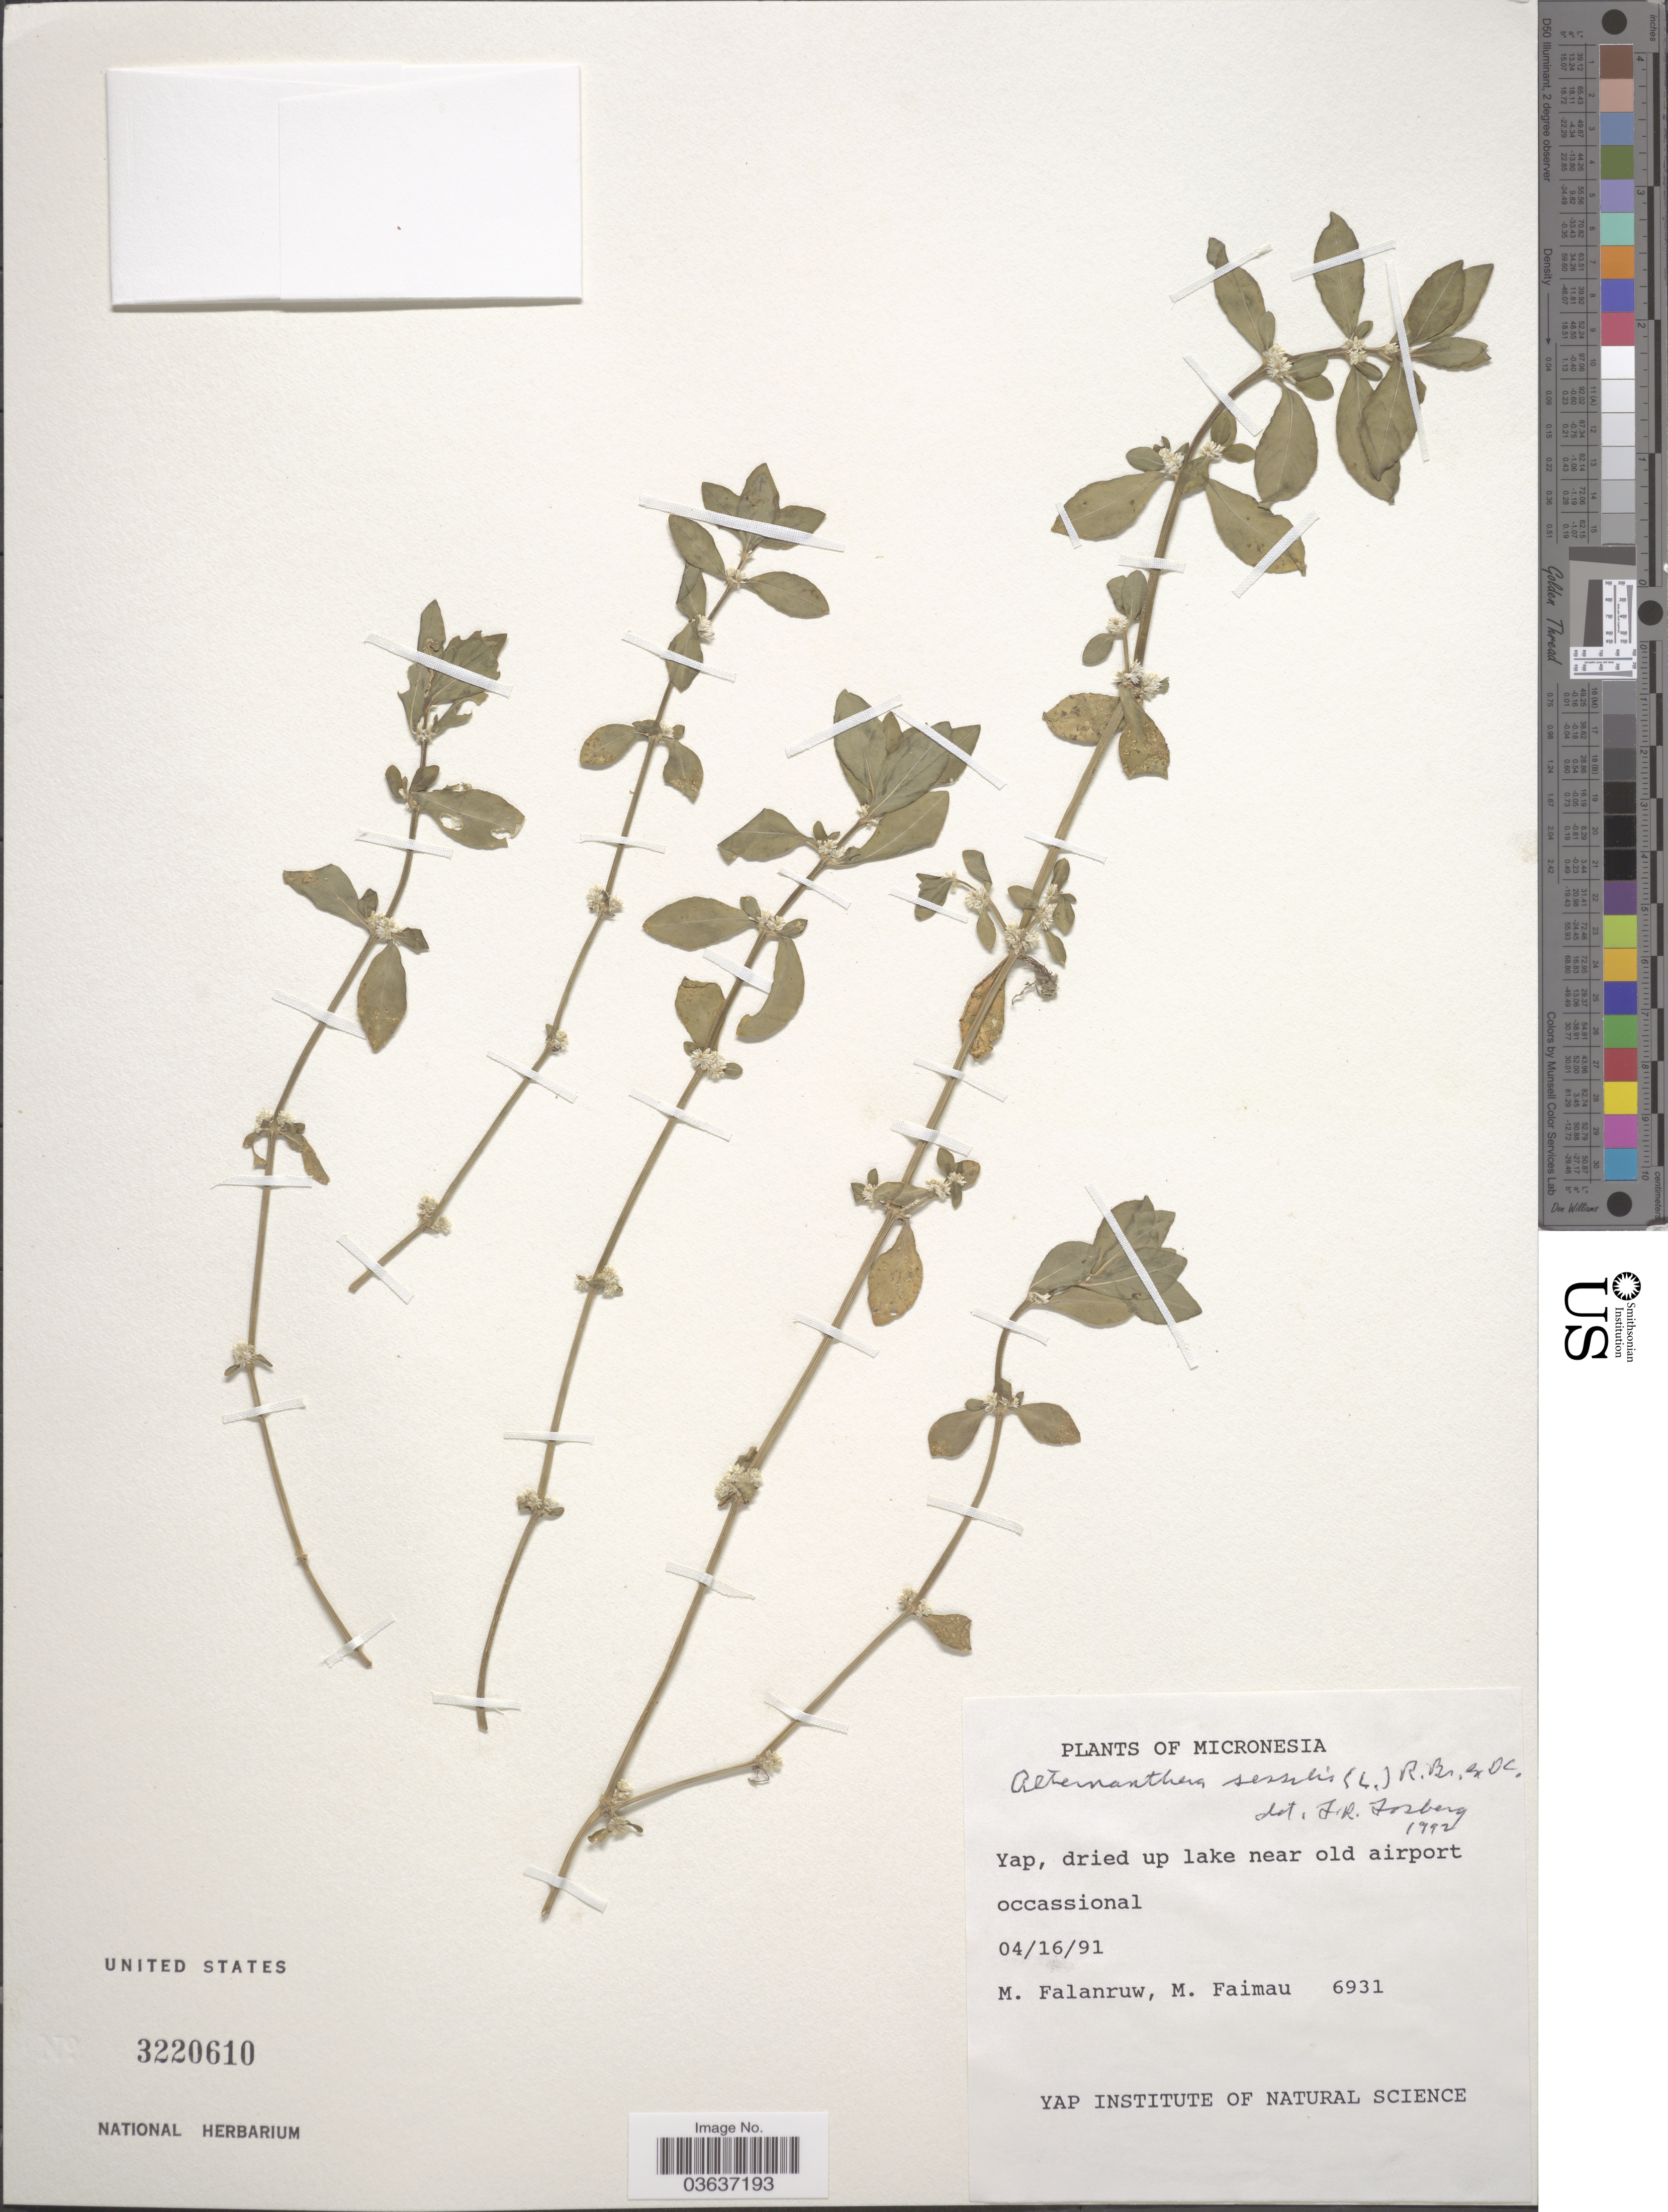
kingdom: Plantae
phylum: Tracheophyta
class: Magnoliopsida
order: Caryophyllales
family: Amaranthaceae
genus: Alternanthera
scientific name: Alternanthera sessilis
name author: (L.) DC.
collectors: M. Falanruw & M. Faimau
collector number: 6931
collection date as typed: Transcribed d/m/y: 16/4/91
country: Micronesia, Federated States of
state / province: Yap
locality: Dried up lake near old airport.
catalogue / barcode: US 3220610